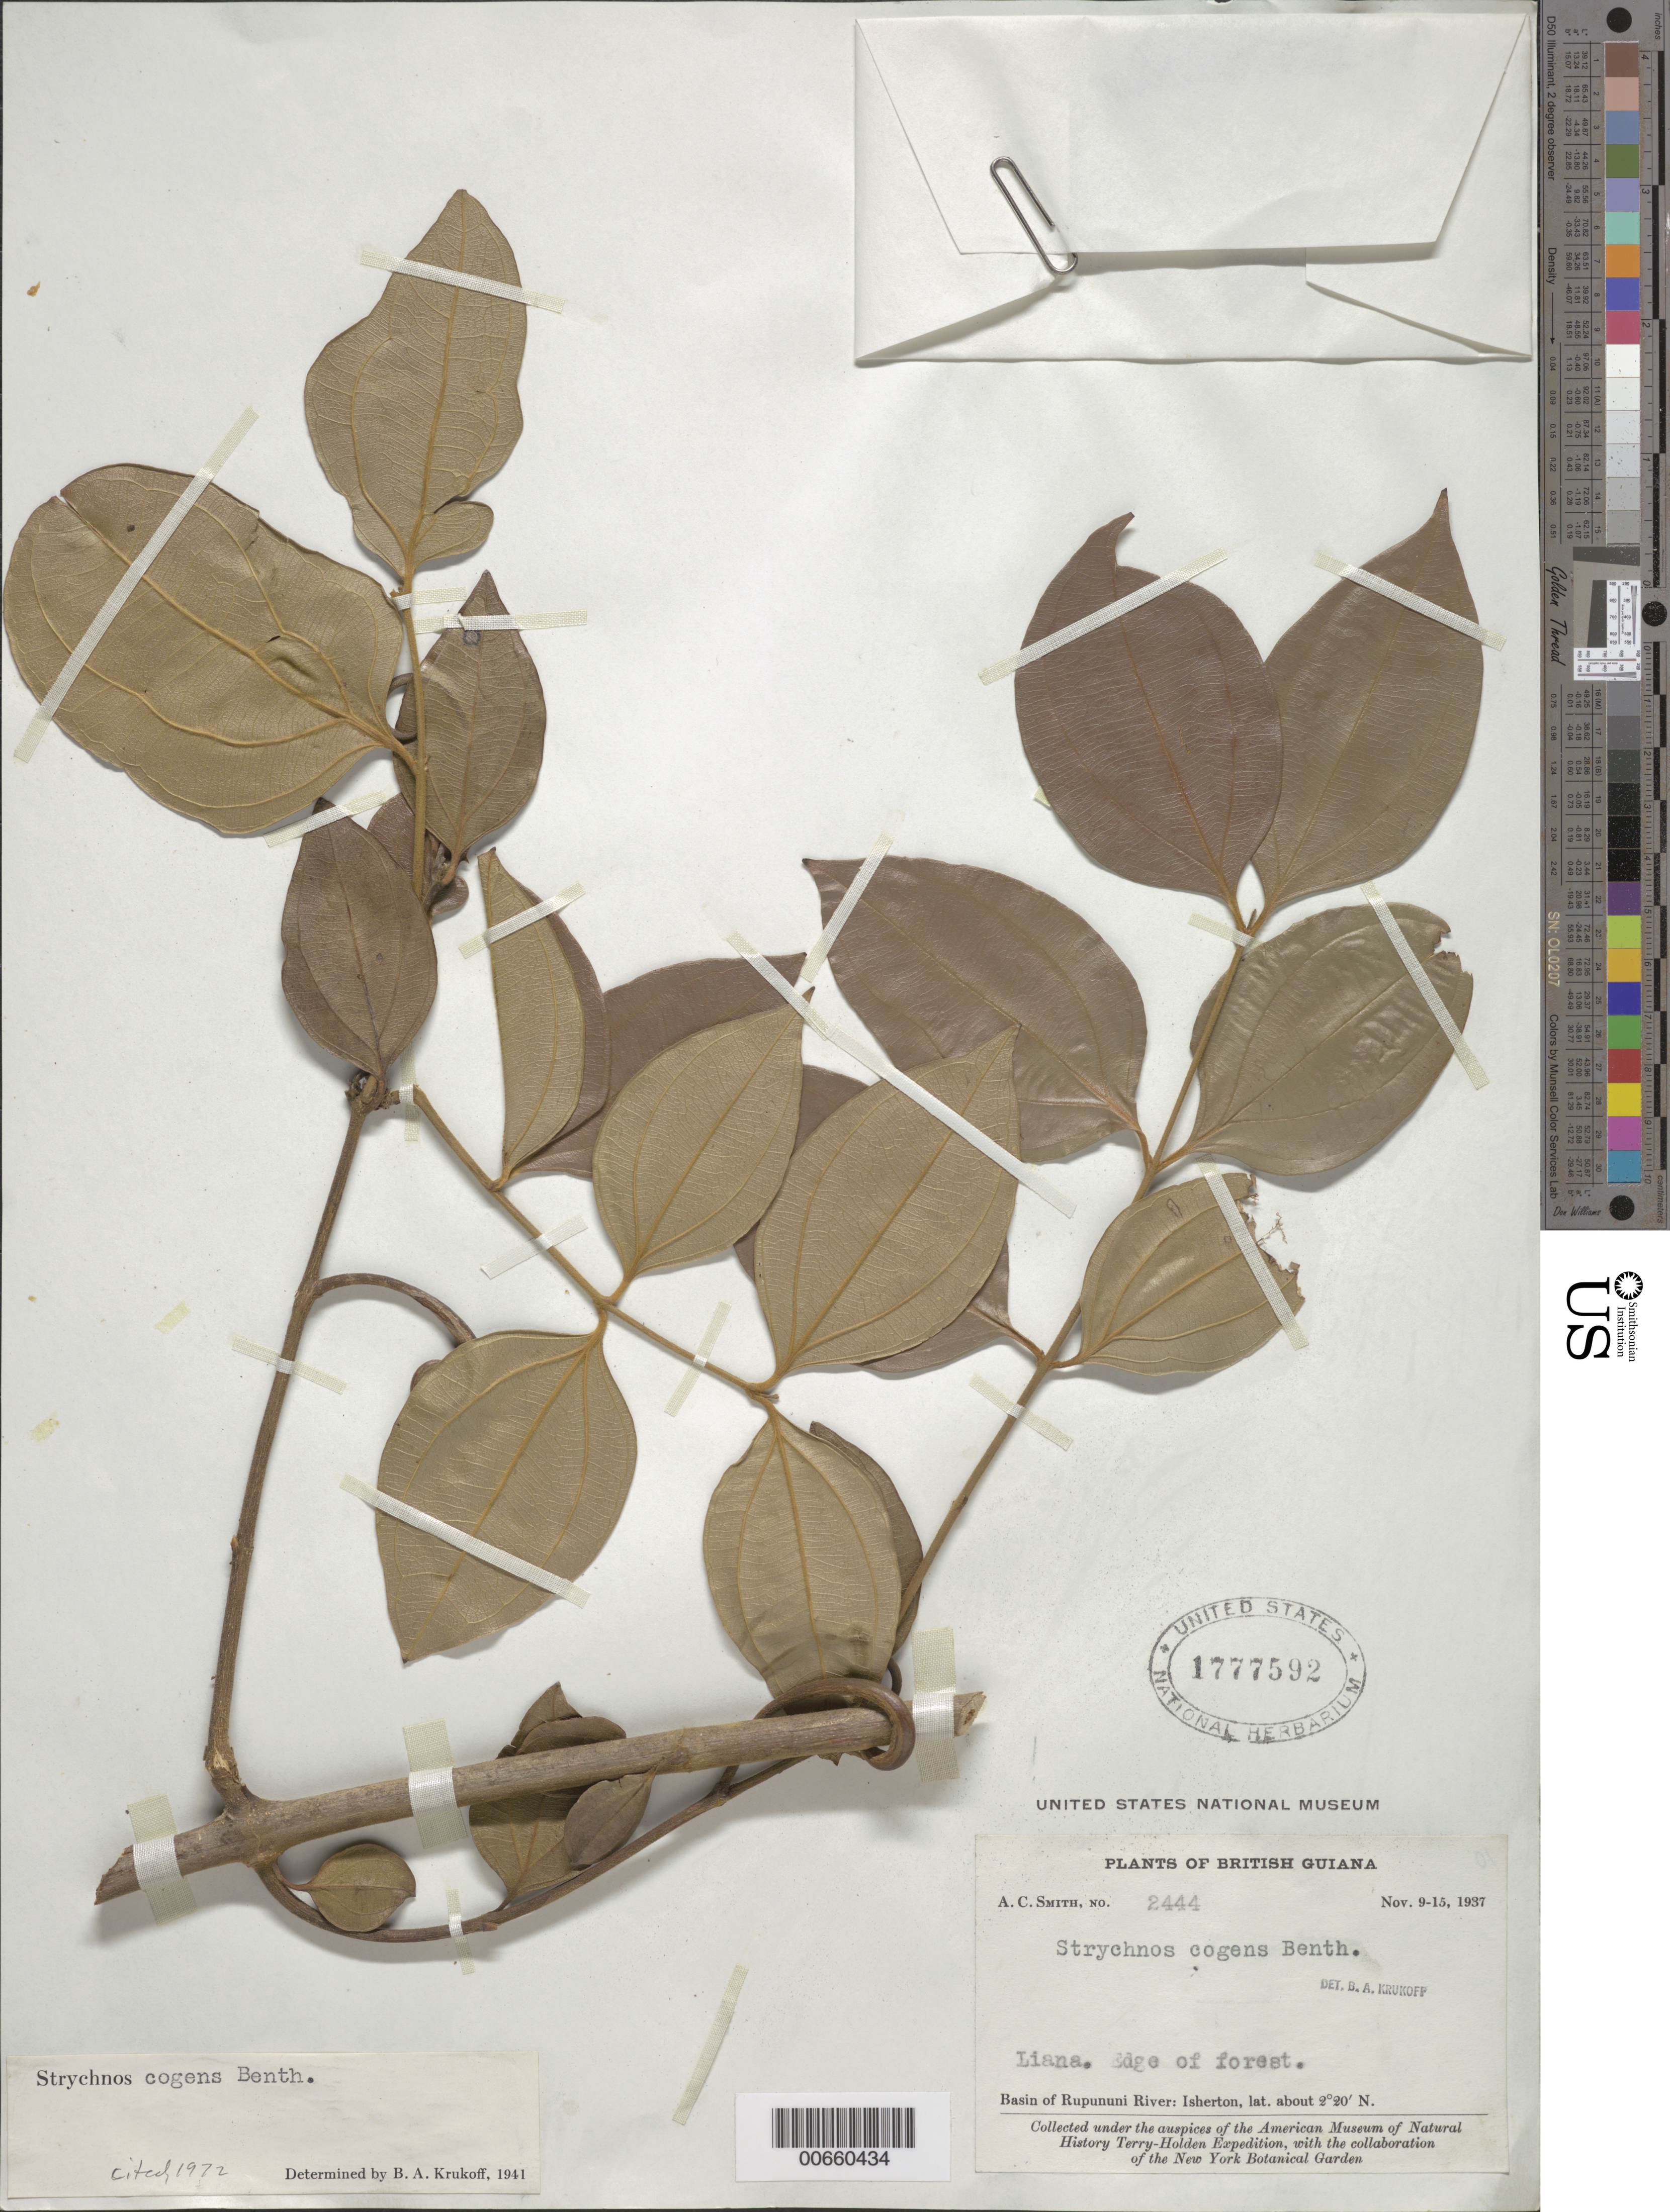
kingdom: Plantae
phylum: Tracheophyta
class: Magnoliopsida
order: Gentianales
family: Loganiaceae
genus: Strychnos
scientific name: Strychnos cogens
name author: Benth.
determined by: Krukoff, B. A.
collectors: A. C. Smith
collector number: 2444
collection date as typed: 9-Nov-37 to 15-Nov-37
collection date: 1937-11-09/1937-11-15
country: Guyana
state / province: U. Takutu-U. Essequibo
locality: Isherton, basin of Rupununi River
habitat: Edge of forest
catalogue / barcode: US 1777592